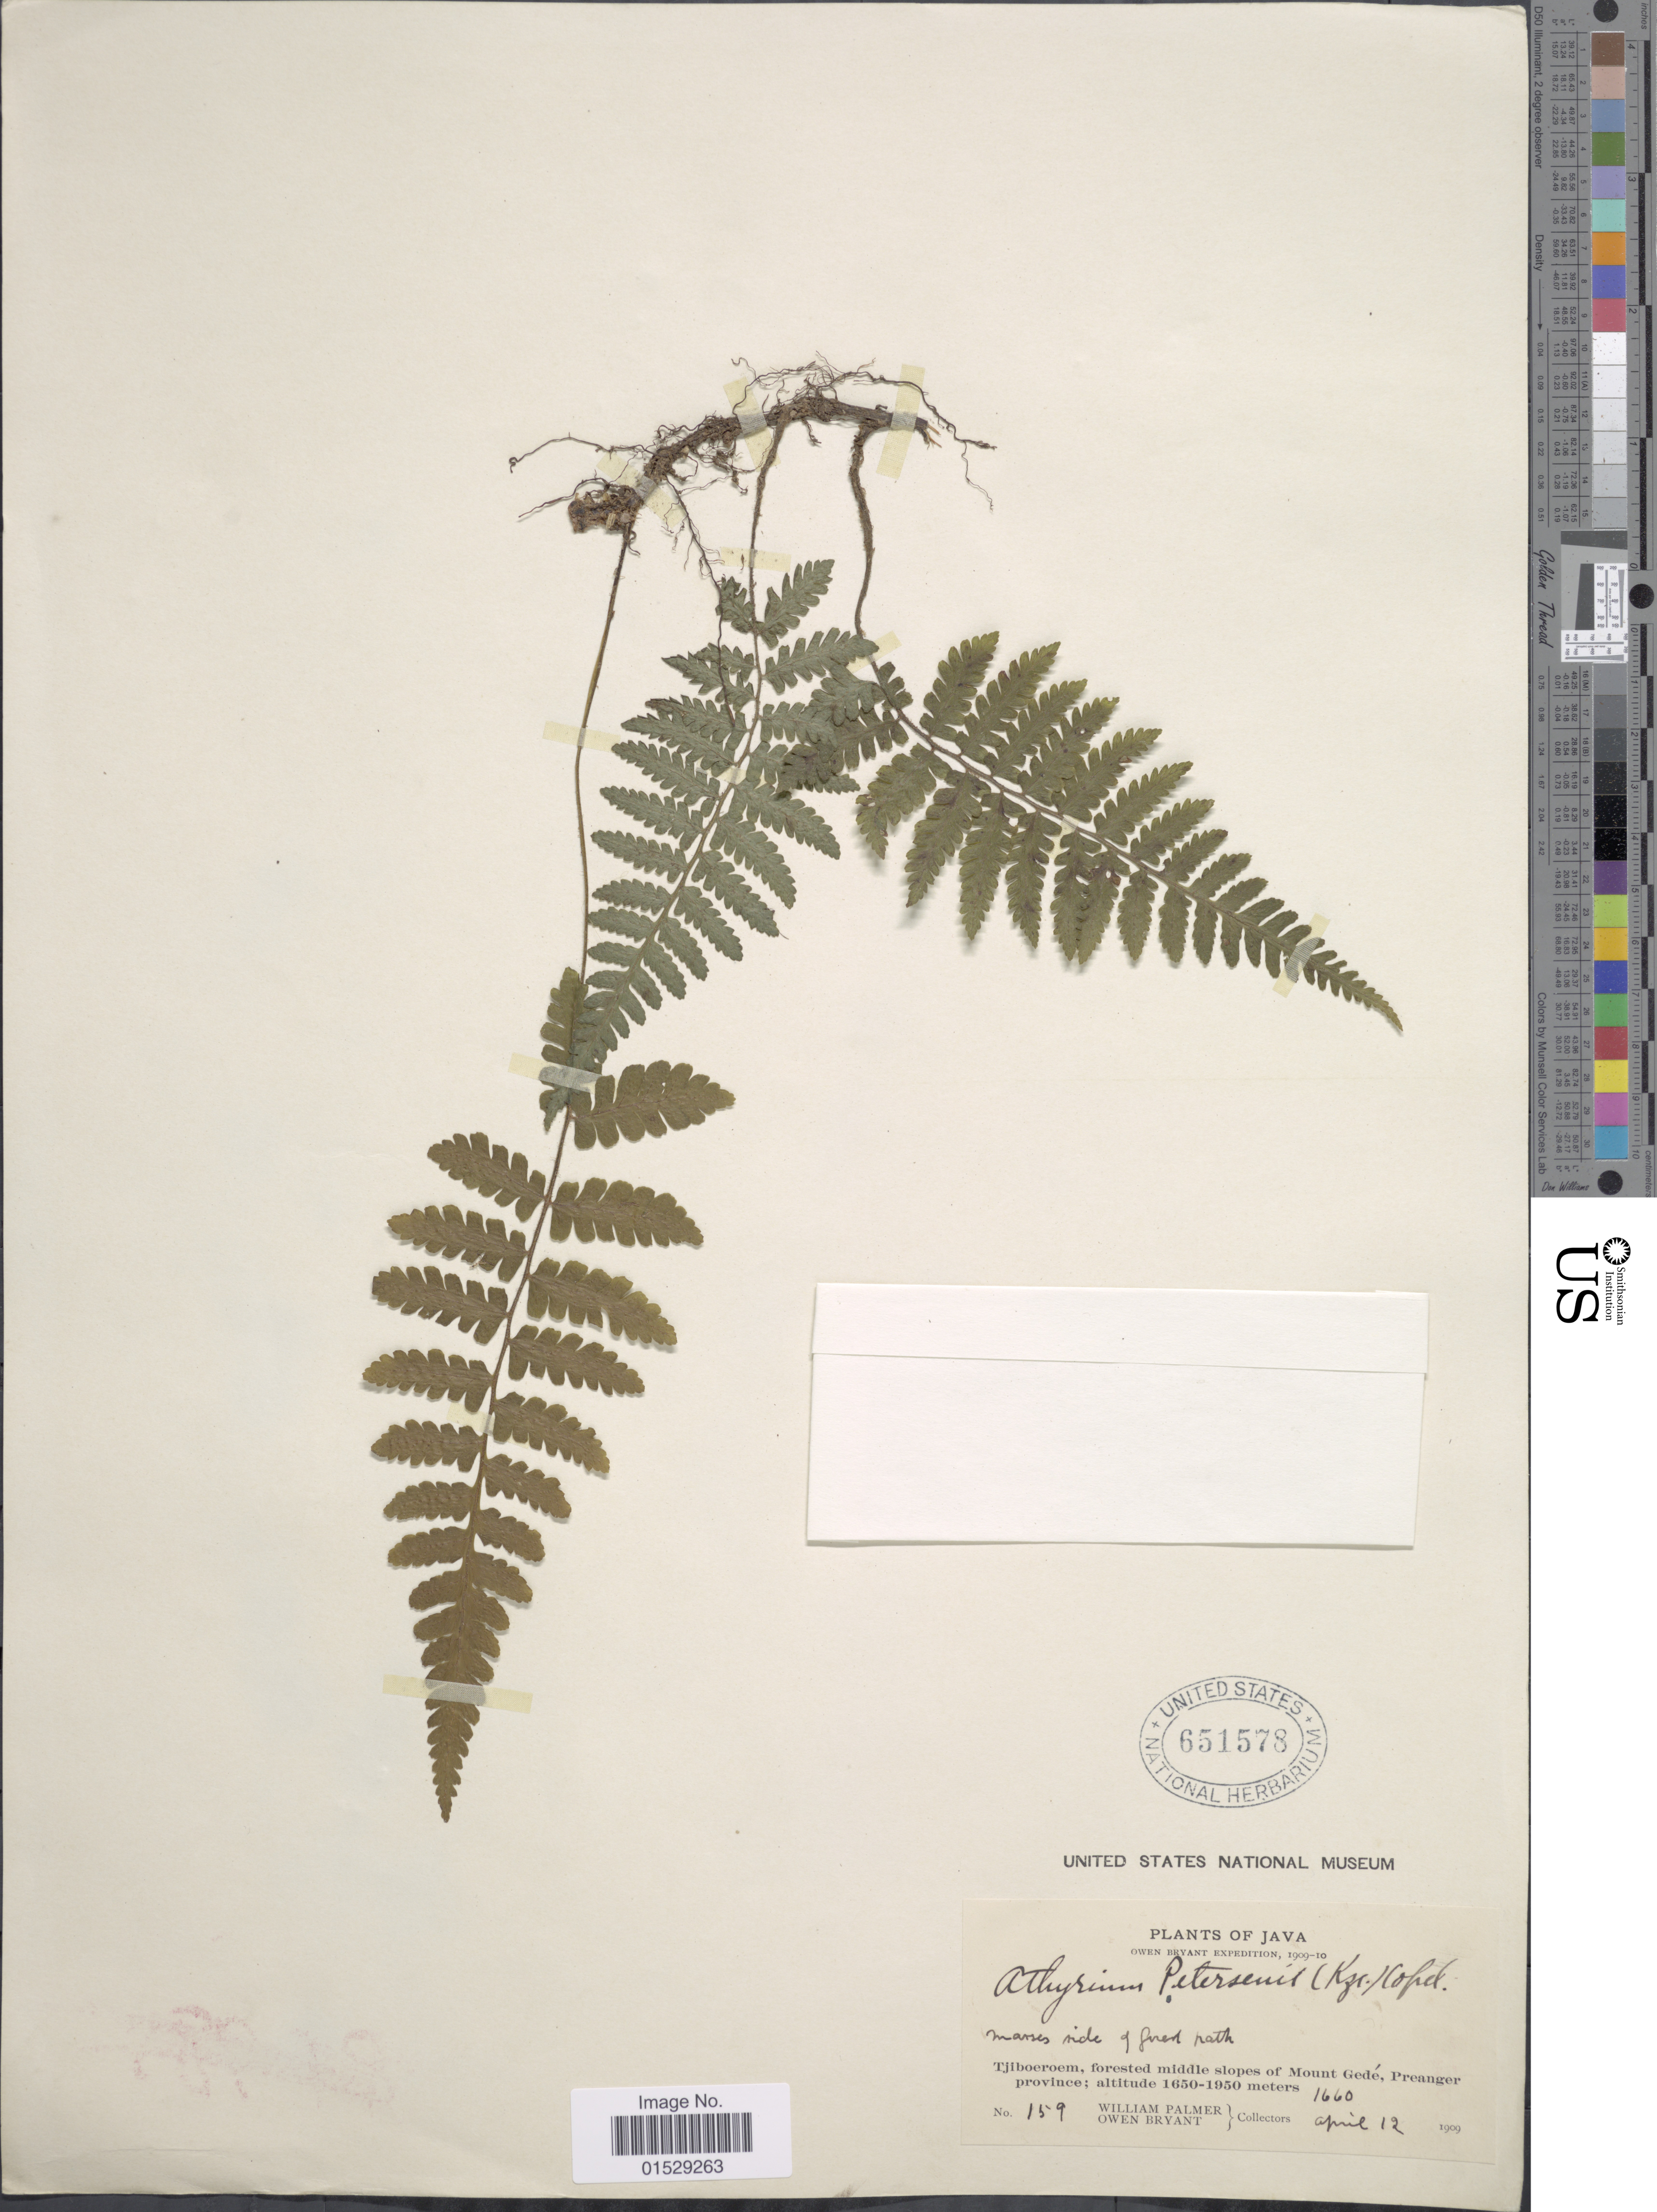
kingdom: Plantae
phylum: Tracheophyta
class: Polypodiopsida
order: Polypodiales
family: Athyriaceae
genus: Deparia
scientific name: Deparia petersenii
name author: (Kunze) M. Kato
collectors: W. Palmer & O. Bryant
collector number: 159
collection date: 1909-04-12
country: Indonesia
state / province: Java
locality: Tjiboeroem, forested middle slopes of Mount Gede, Preanger province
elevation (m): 1660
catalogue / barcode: US 651578